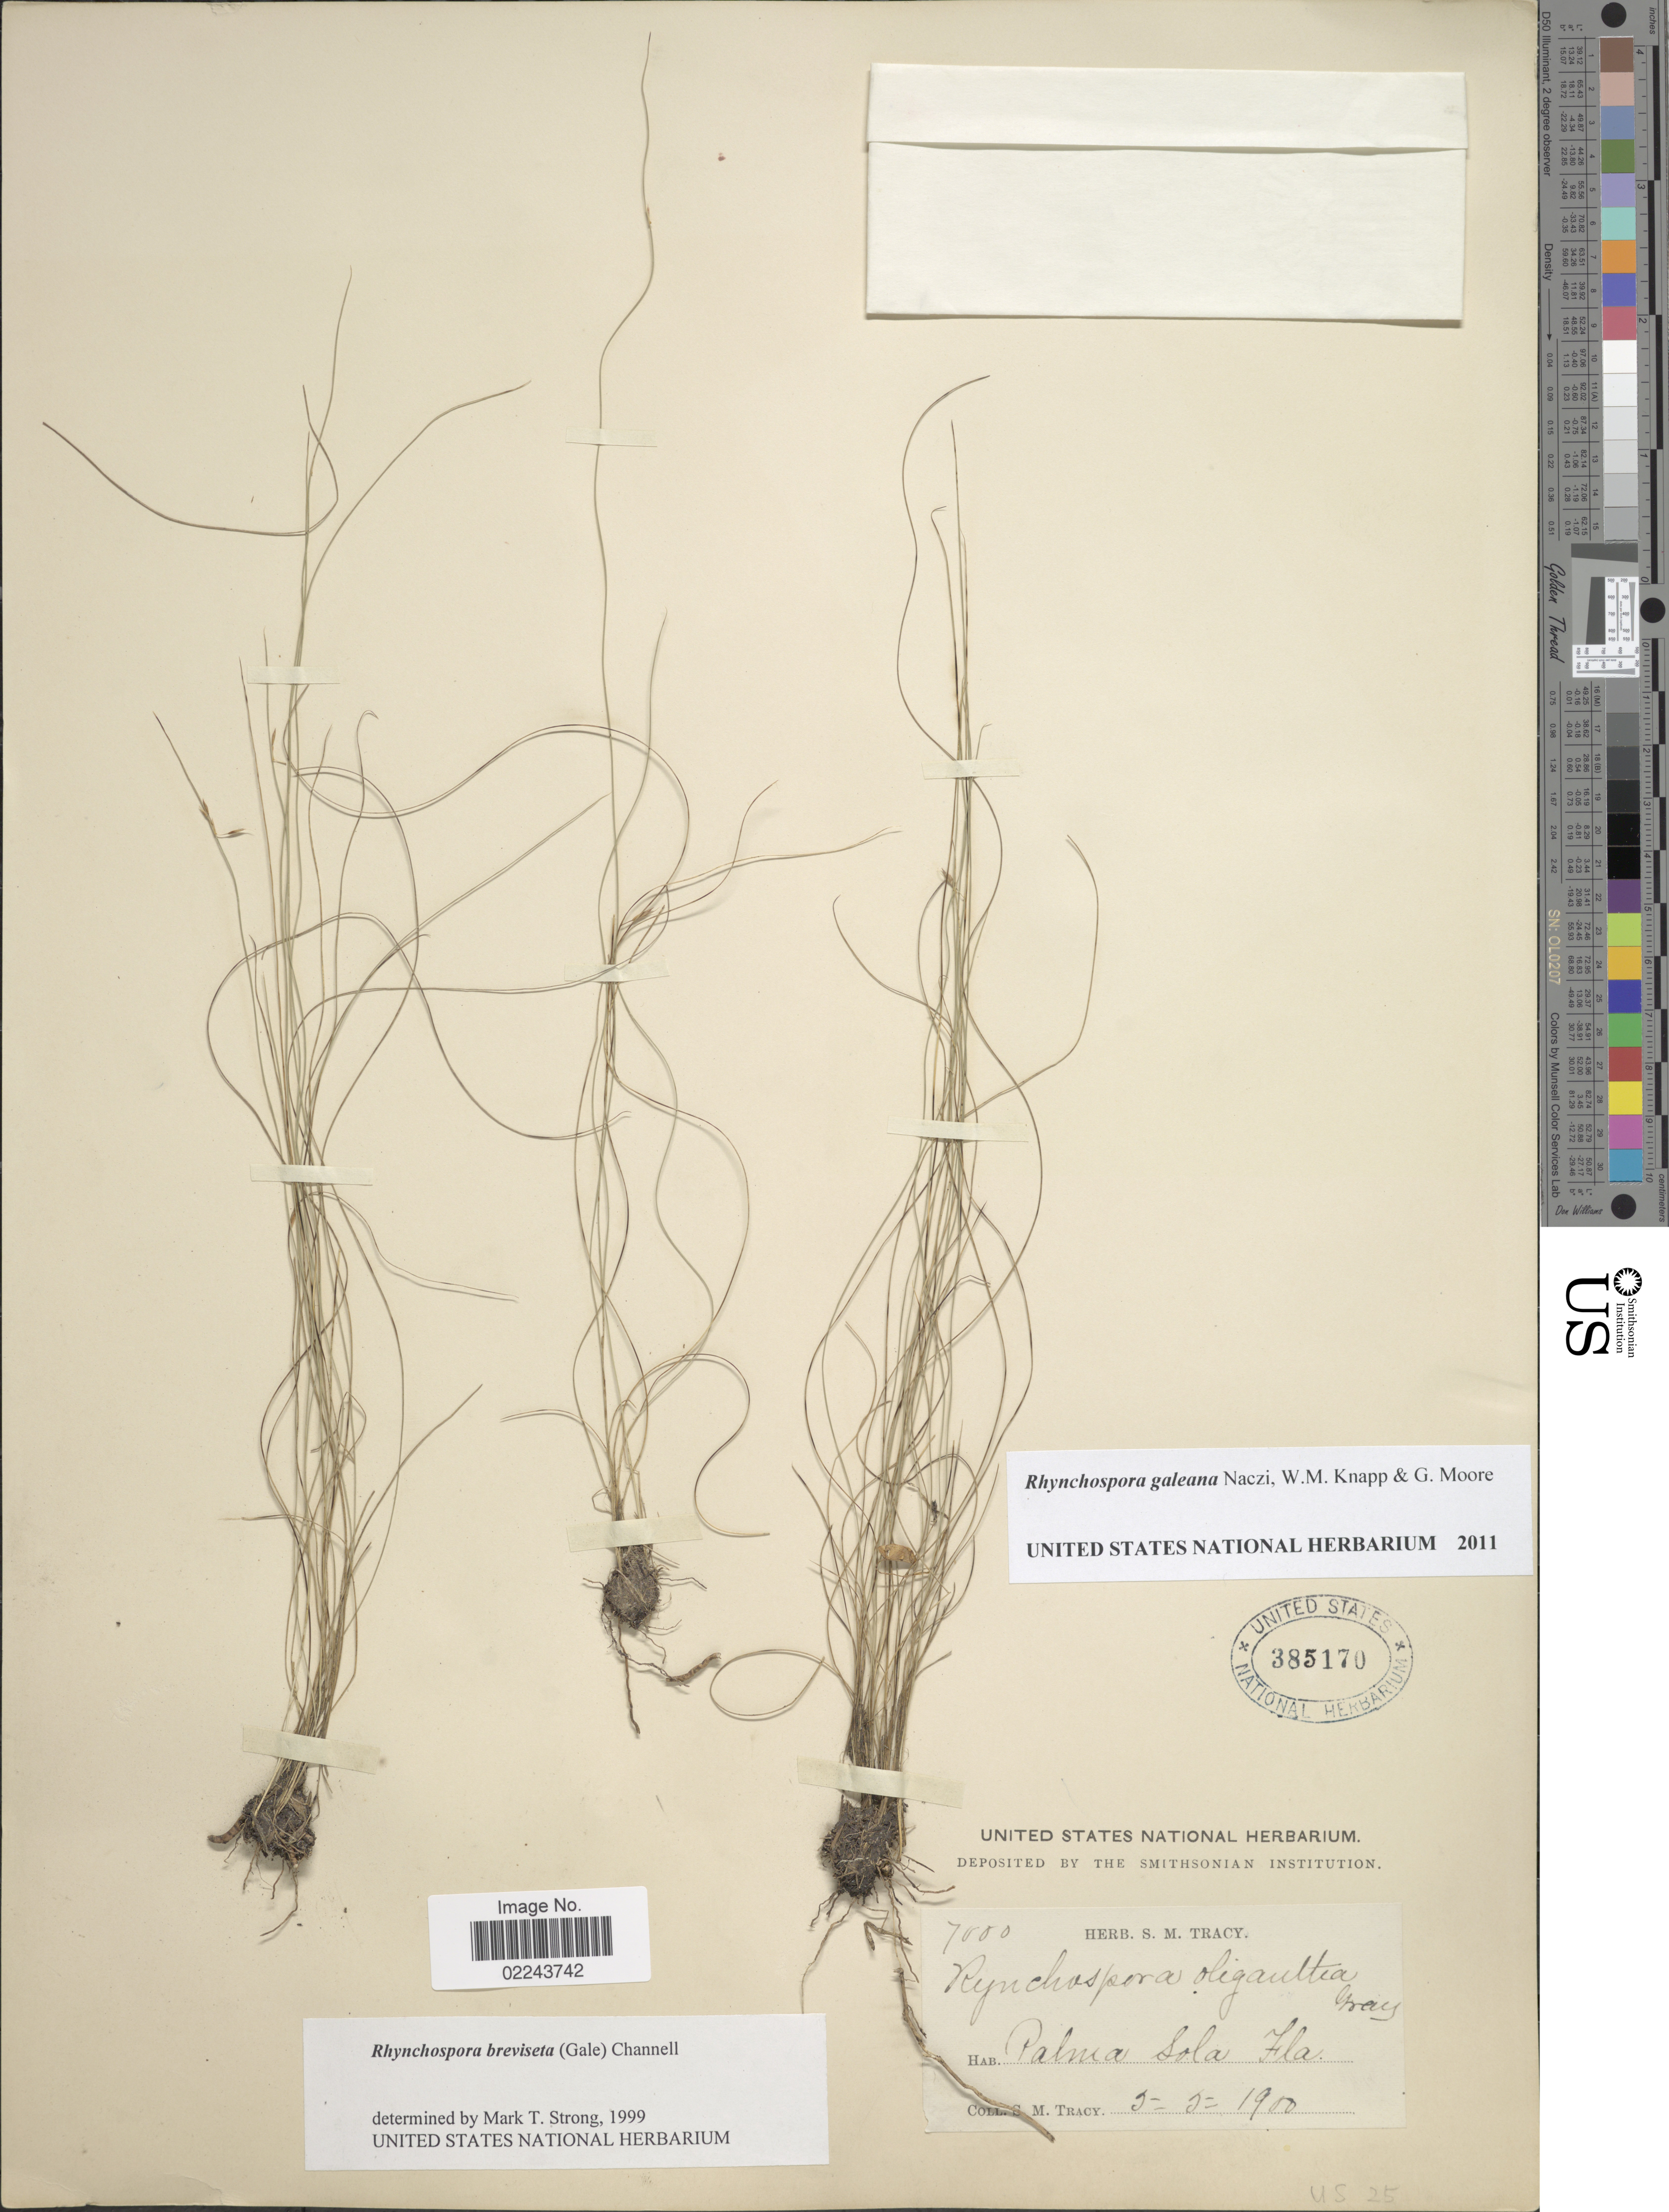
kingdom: Plantae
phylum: Tracheophyta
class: Liliopsida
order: Poales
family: Cyperaceae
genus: Rhynchospora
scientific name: Rhynchospora galeana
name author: Naczi et al.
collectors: S. M. Tracy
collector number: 7000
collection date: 1900-05-05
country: United States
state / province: Florida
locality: Palma Sola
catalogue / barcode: US 385170